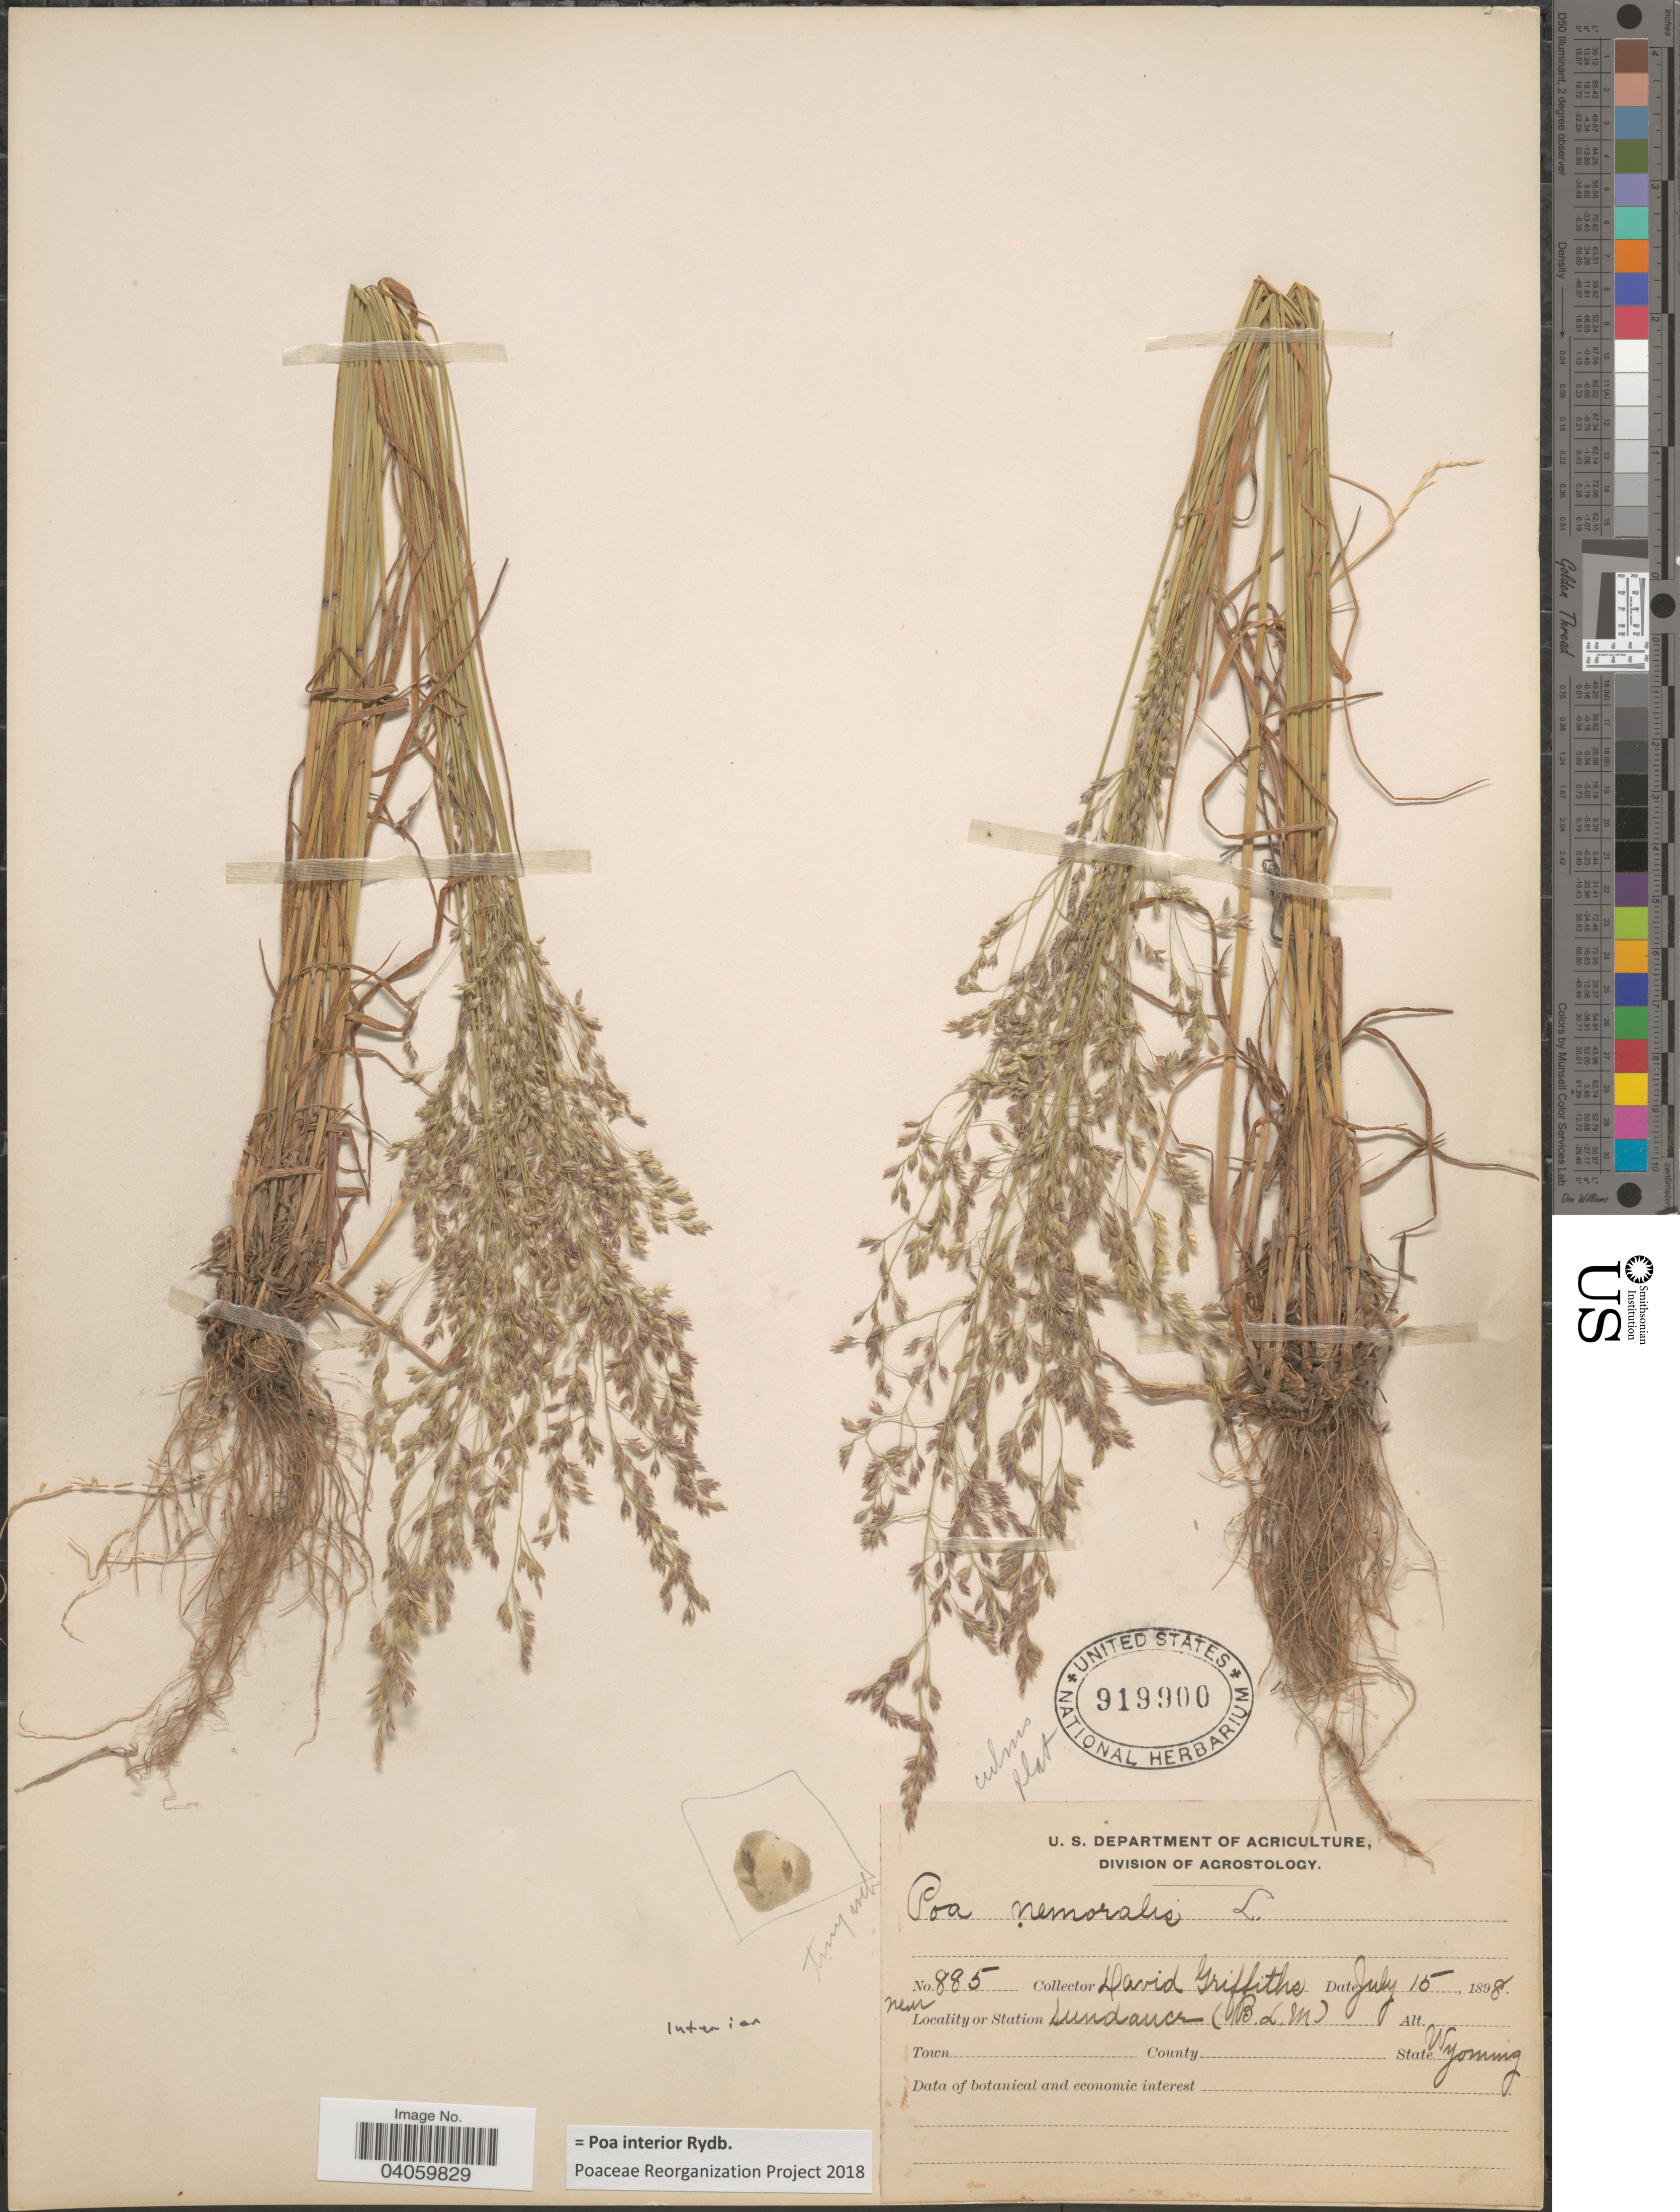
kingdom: Plantae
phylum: Tracheophyta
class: Liliopsida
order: Poales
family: Poaceae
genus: Poa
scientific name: Poa interior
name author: Rydb.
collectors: D. Griffiths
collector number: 885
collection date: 1898-07-15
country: United States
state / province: Wyoming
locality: Sundance (B.L.M).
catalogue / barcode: US 919900